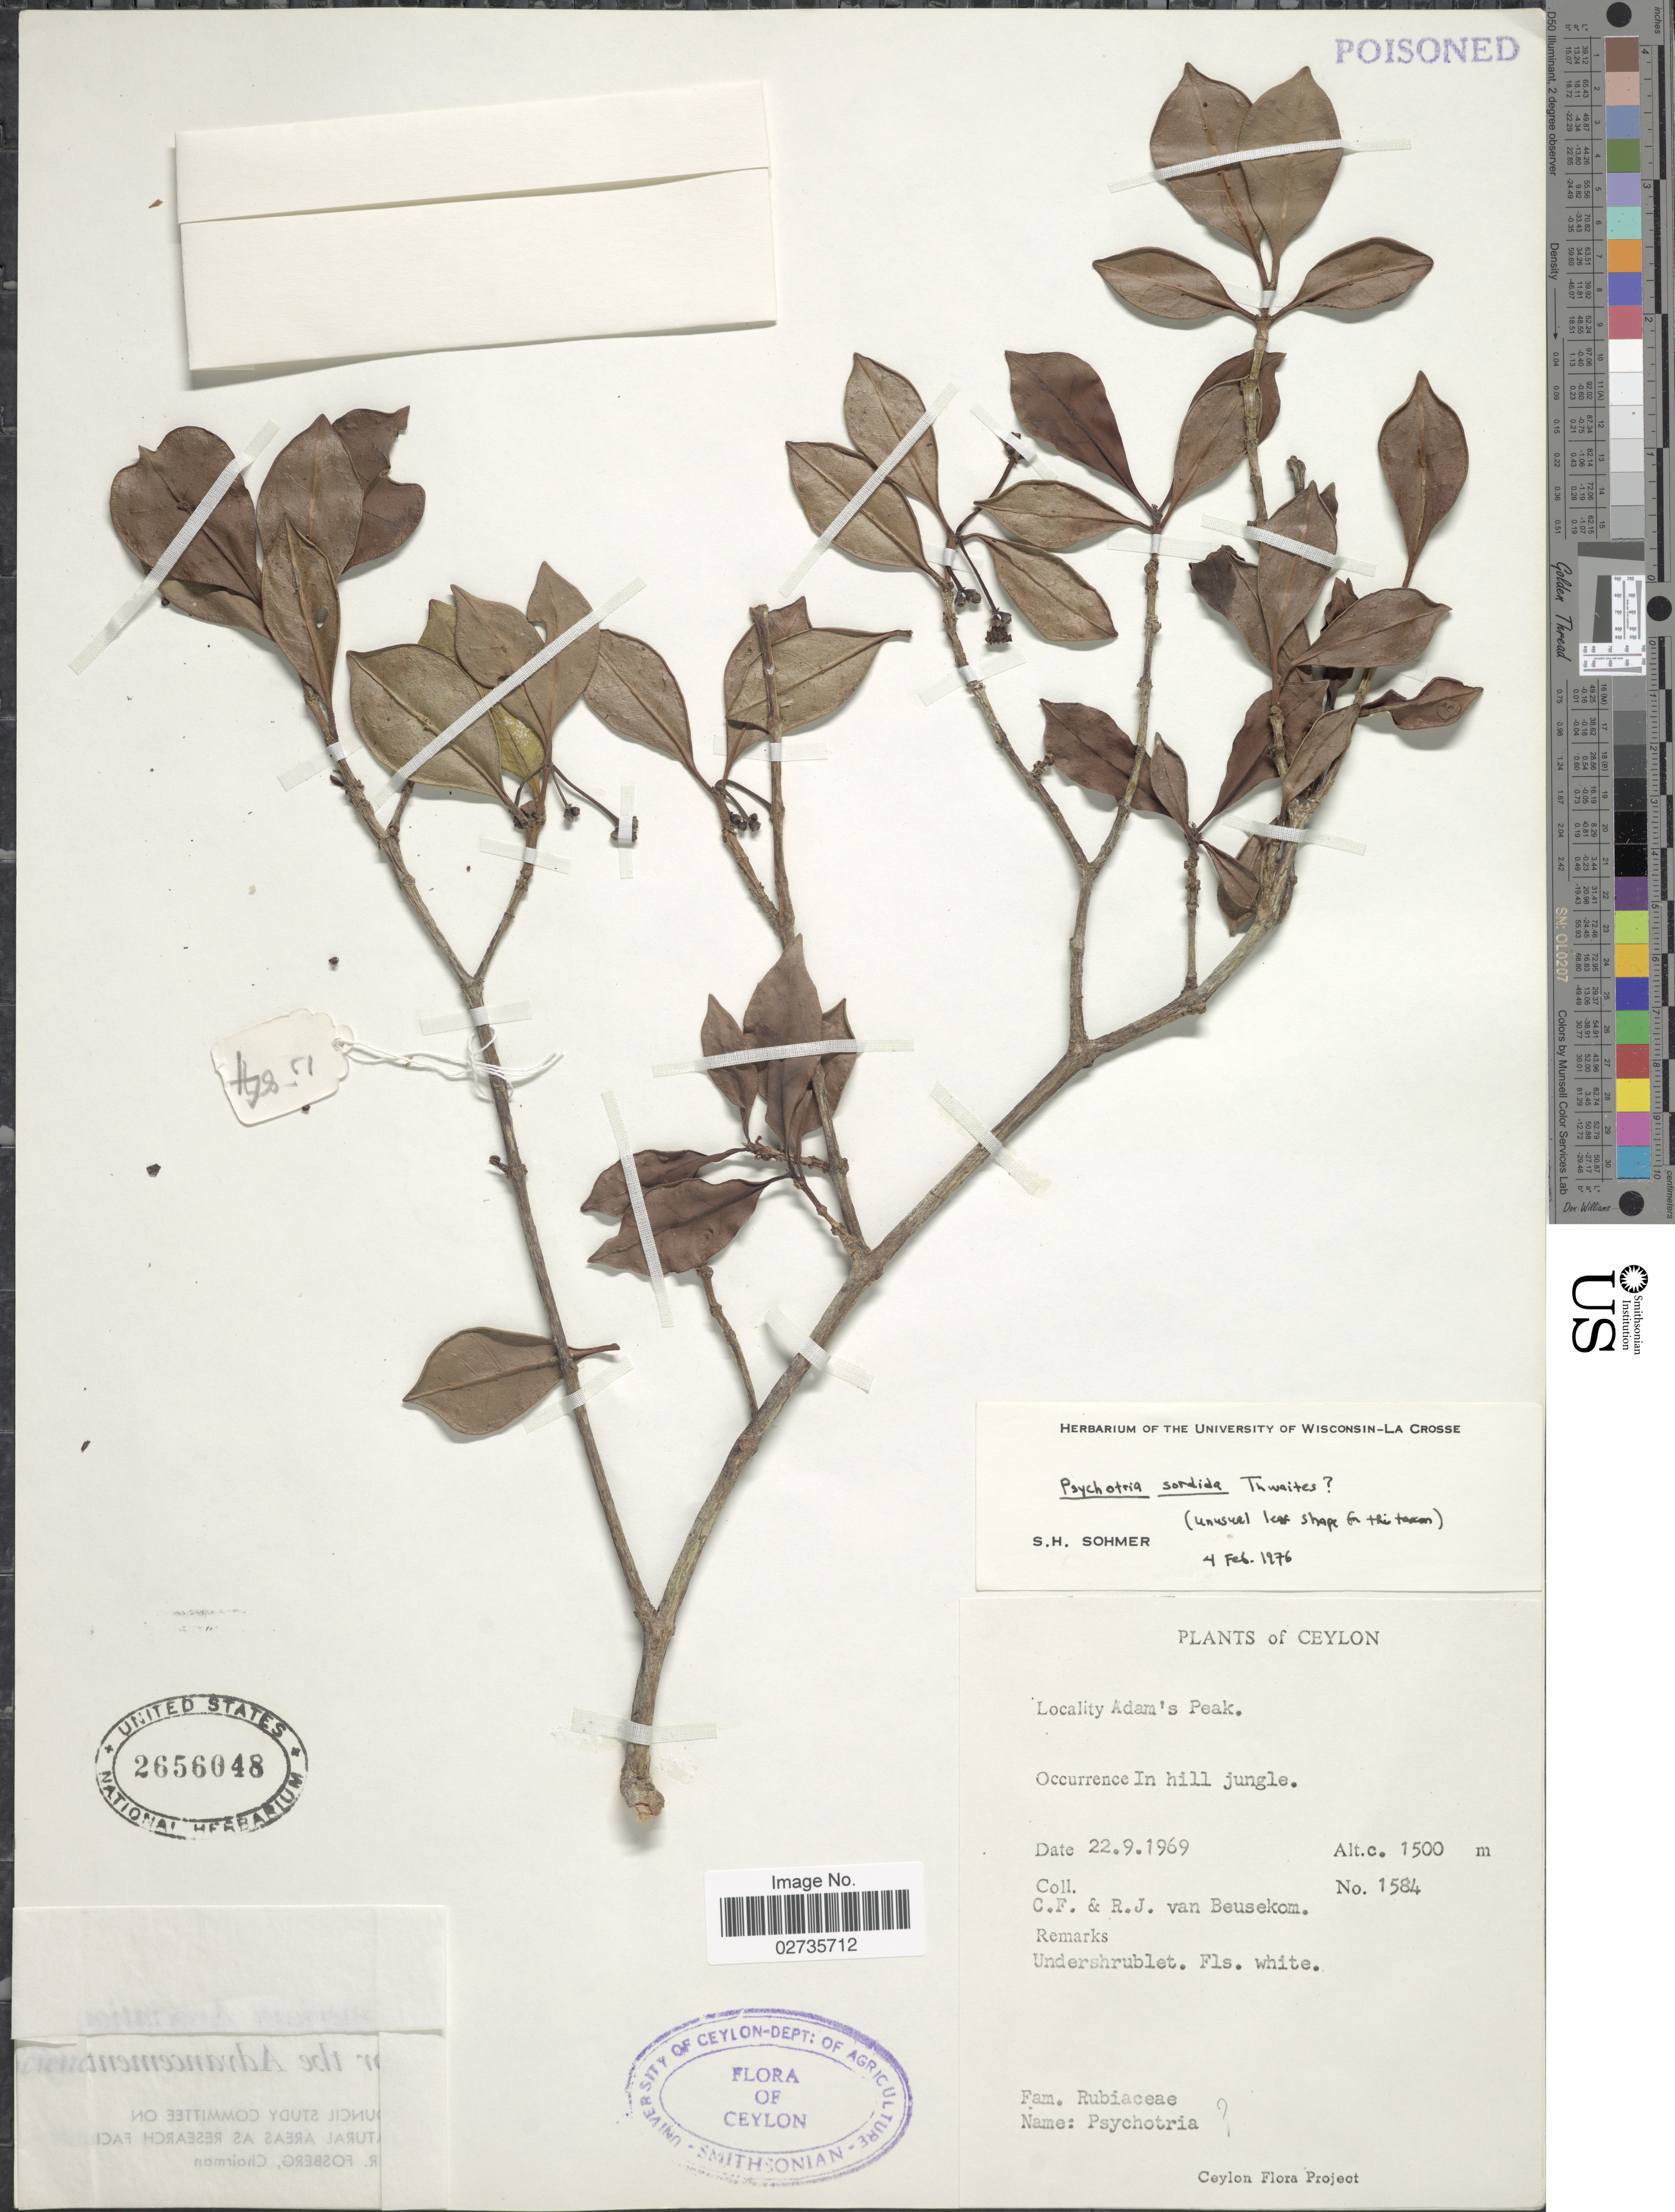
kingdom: Plantae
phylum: Tracheophyta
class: Magnoliopsida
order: Gentianales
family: Rubiaceae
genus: Psychotria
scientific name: Psychotria sordida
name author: Thwaites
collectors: C. van Beusecom & R. van Beusecom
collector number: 1584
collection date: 1969-09-22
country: Sri Lanka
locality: Ceylon, Adam's Peak, In hill jungle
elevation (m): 1500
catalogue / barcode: US 2656048